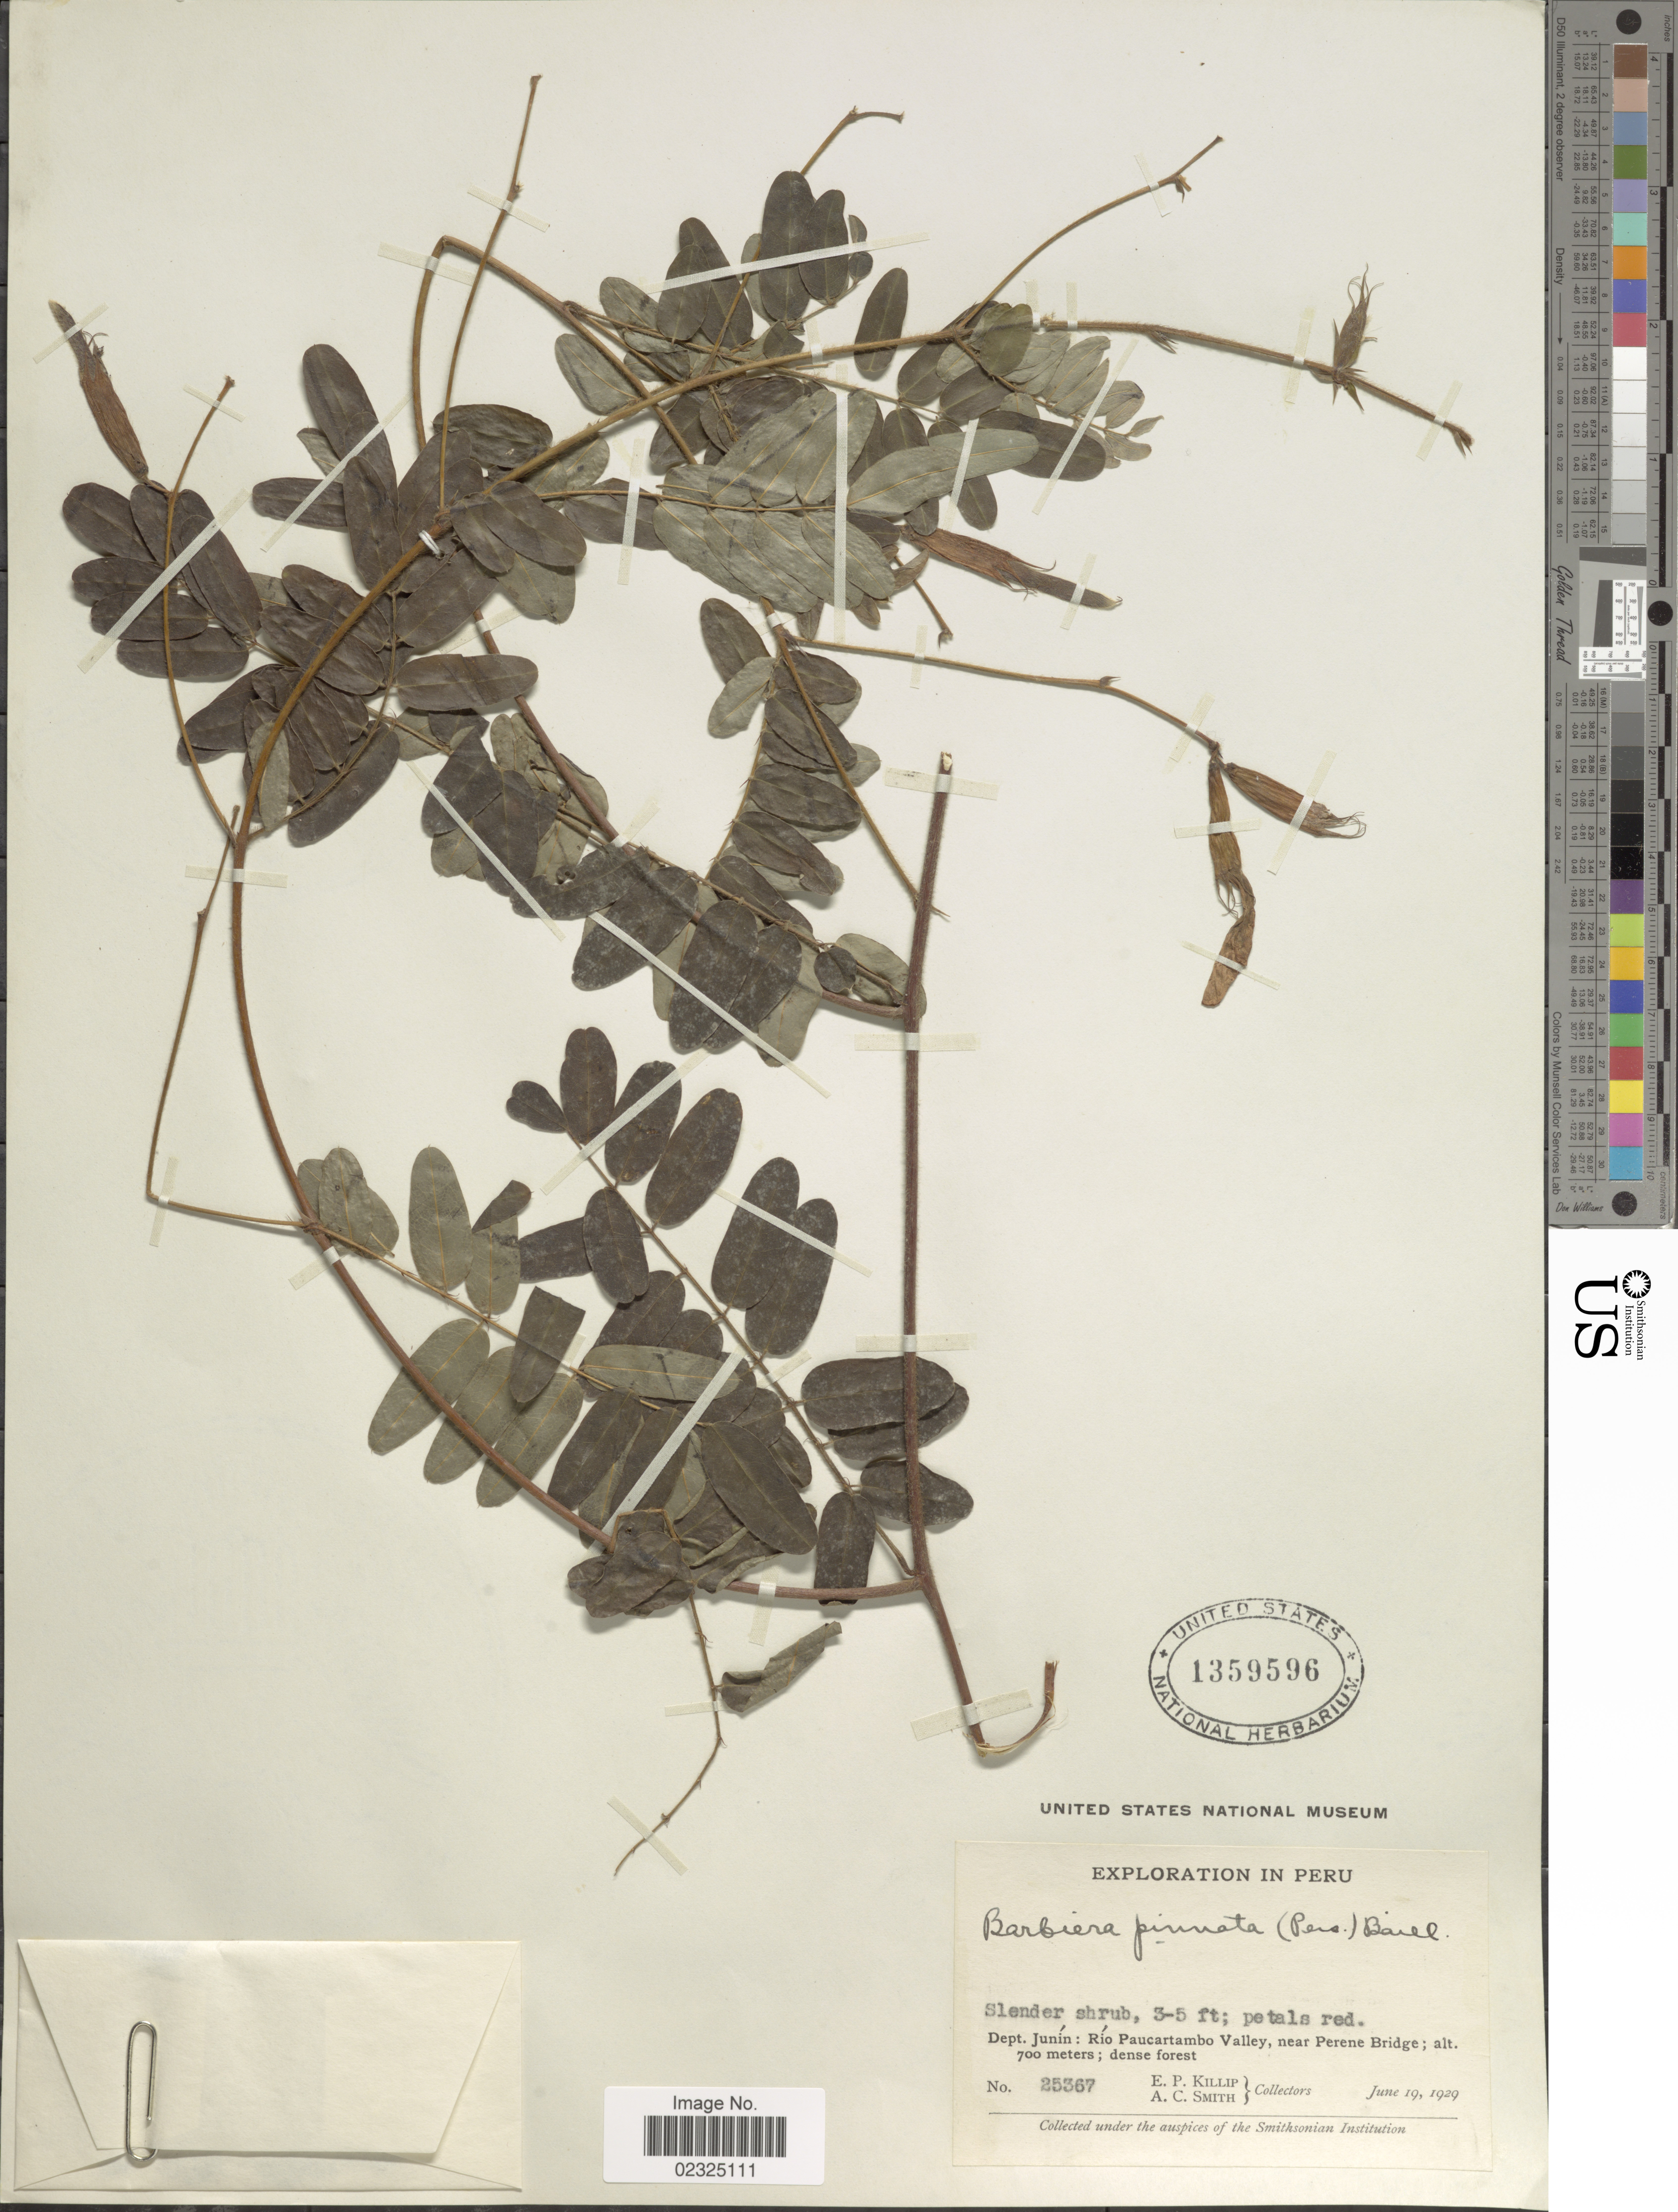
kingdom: Plantae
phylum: Tracheophyta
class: Magnoliopsida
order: Fabales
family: Fabaceae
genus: Barbieria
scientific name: Barbieria sp.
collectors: E. P. Killip & A. C. Smith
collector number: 25367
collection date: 1929-06-19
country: Peru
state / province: Junín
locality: Rio Paucartambo Valley, near Perene Bridge.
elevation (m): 700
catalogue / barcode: US 1359596